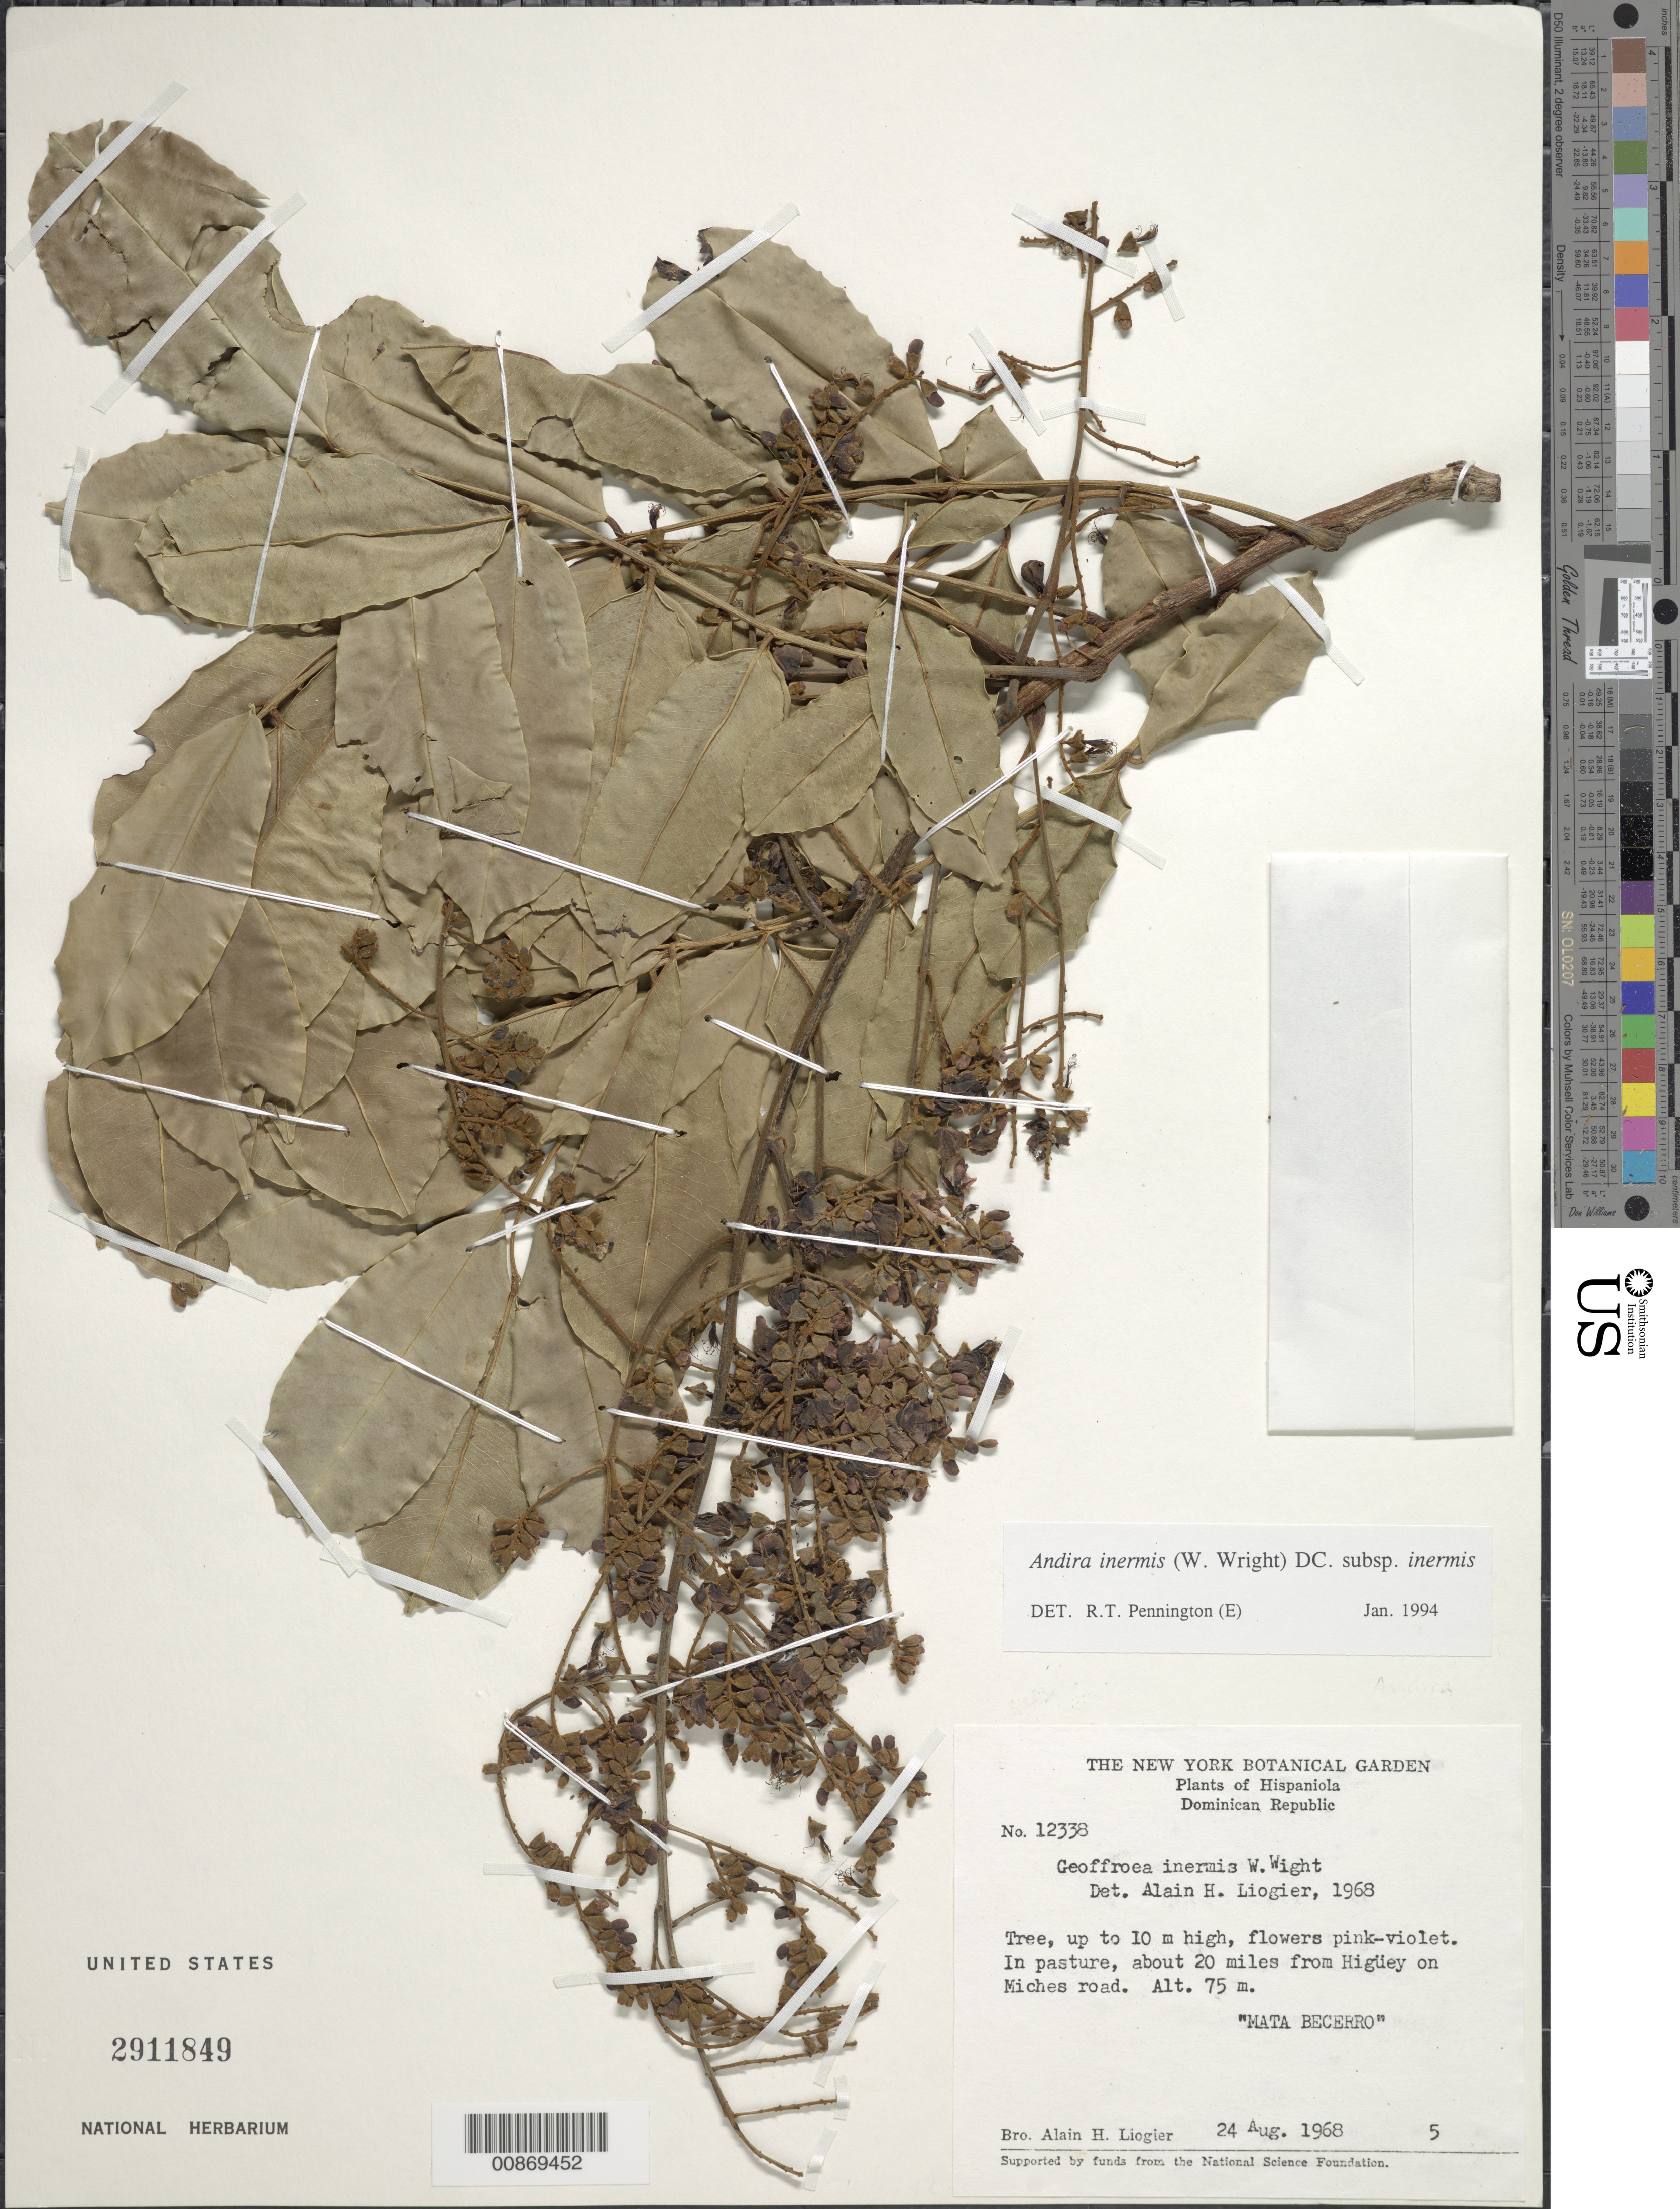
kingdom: Plantae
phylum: Tracheophyta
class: Magnoliopsida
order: Fabales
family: Fabaceae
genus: Andira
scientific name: Andira inermis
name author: (W. Wright) Kunth ex DC.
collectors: A. H. Liogier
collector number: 12338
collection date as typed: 24 Aug 1968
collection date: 1968-08-24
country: Dominican Republic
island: Hispaniola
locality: About 20 miles from Higüey on Miches road.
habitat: In pasture.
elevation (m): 75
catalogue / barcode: US 2911849